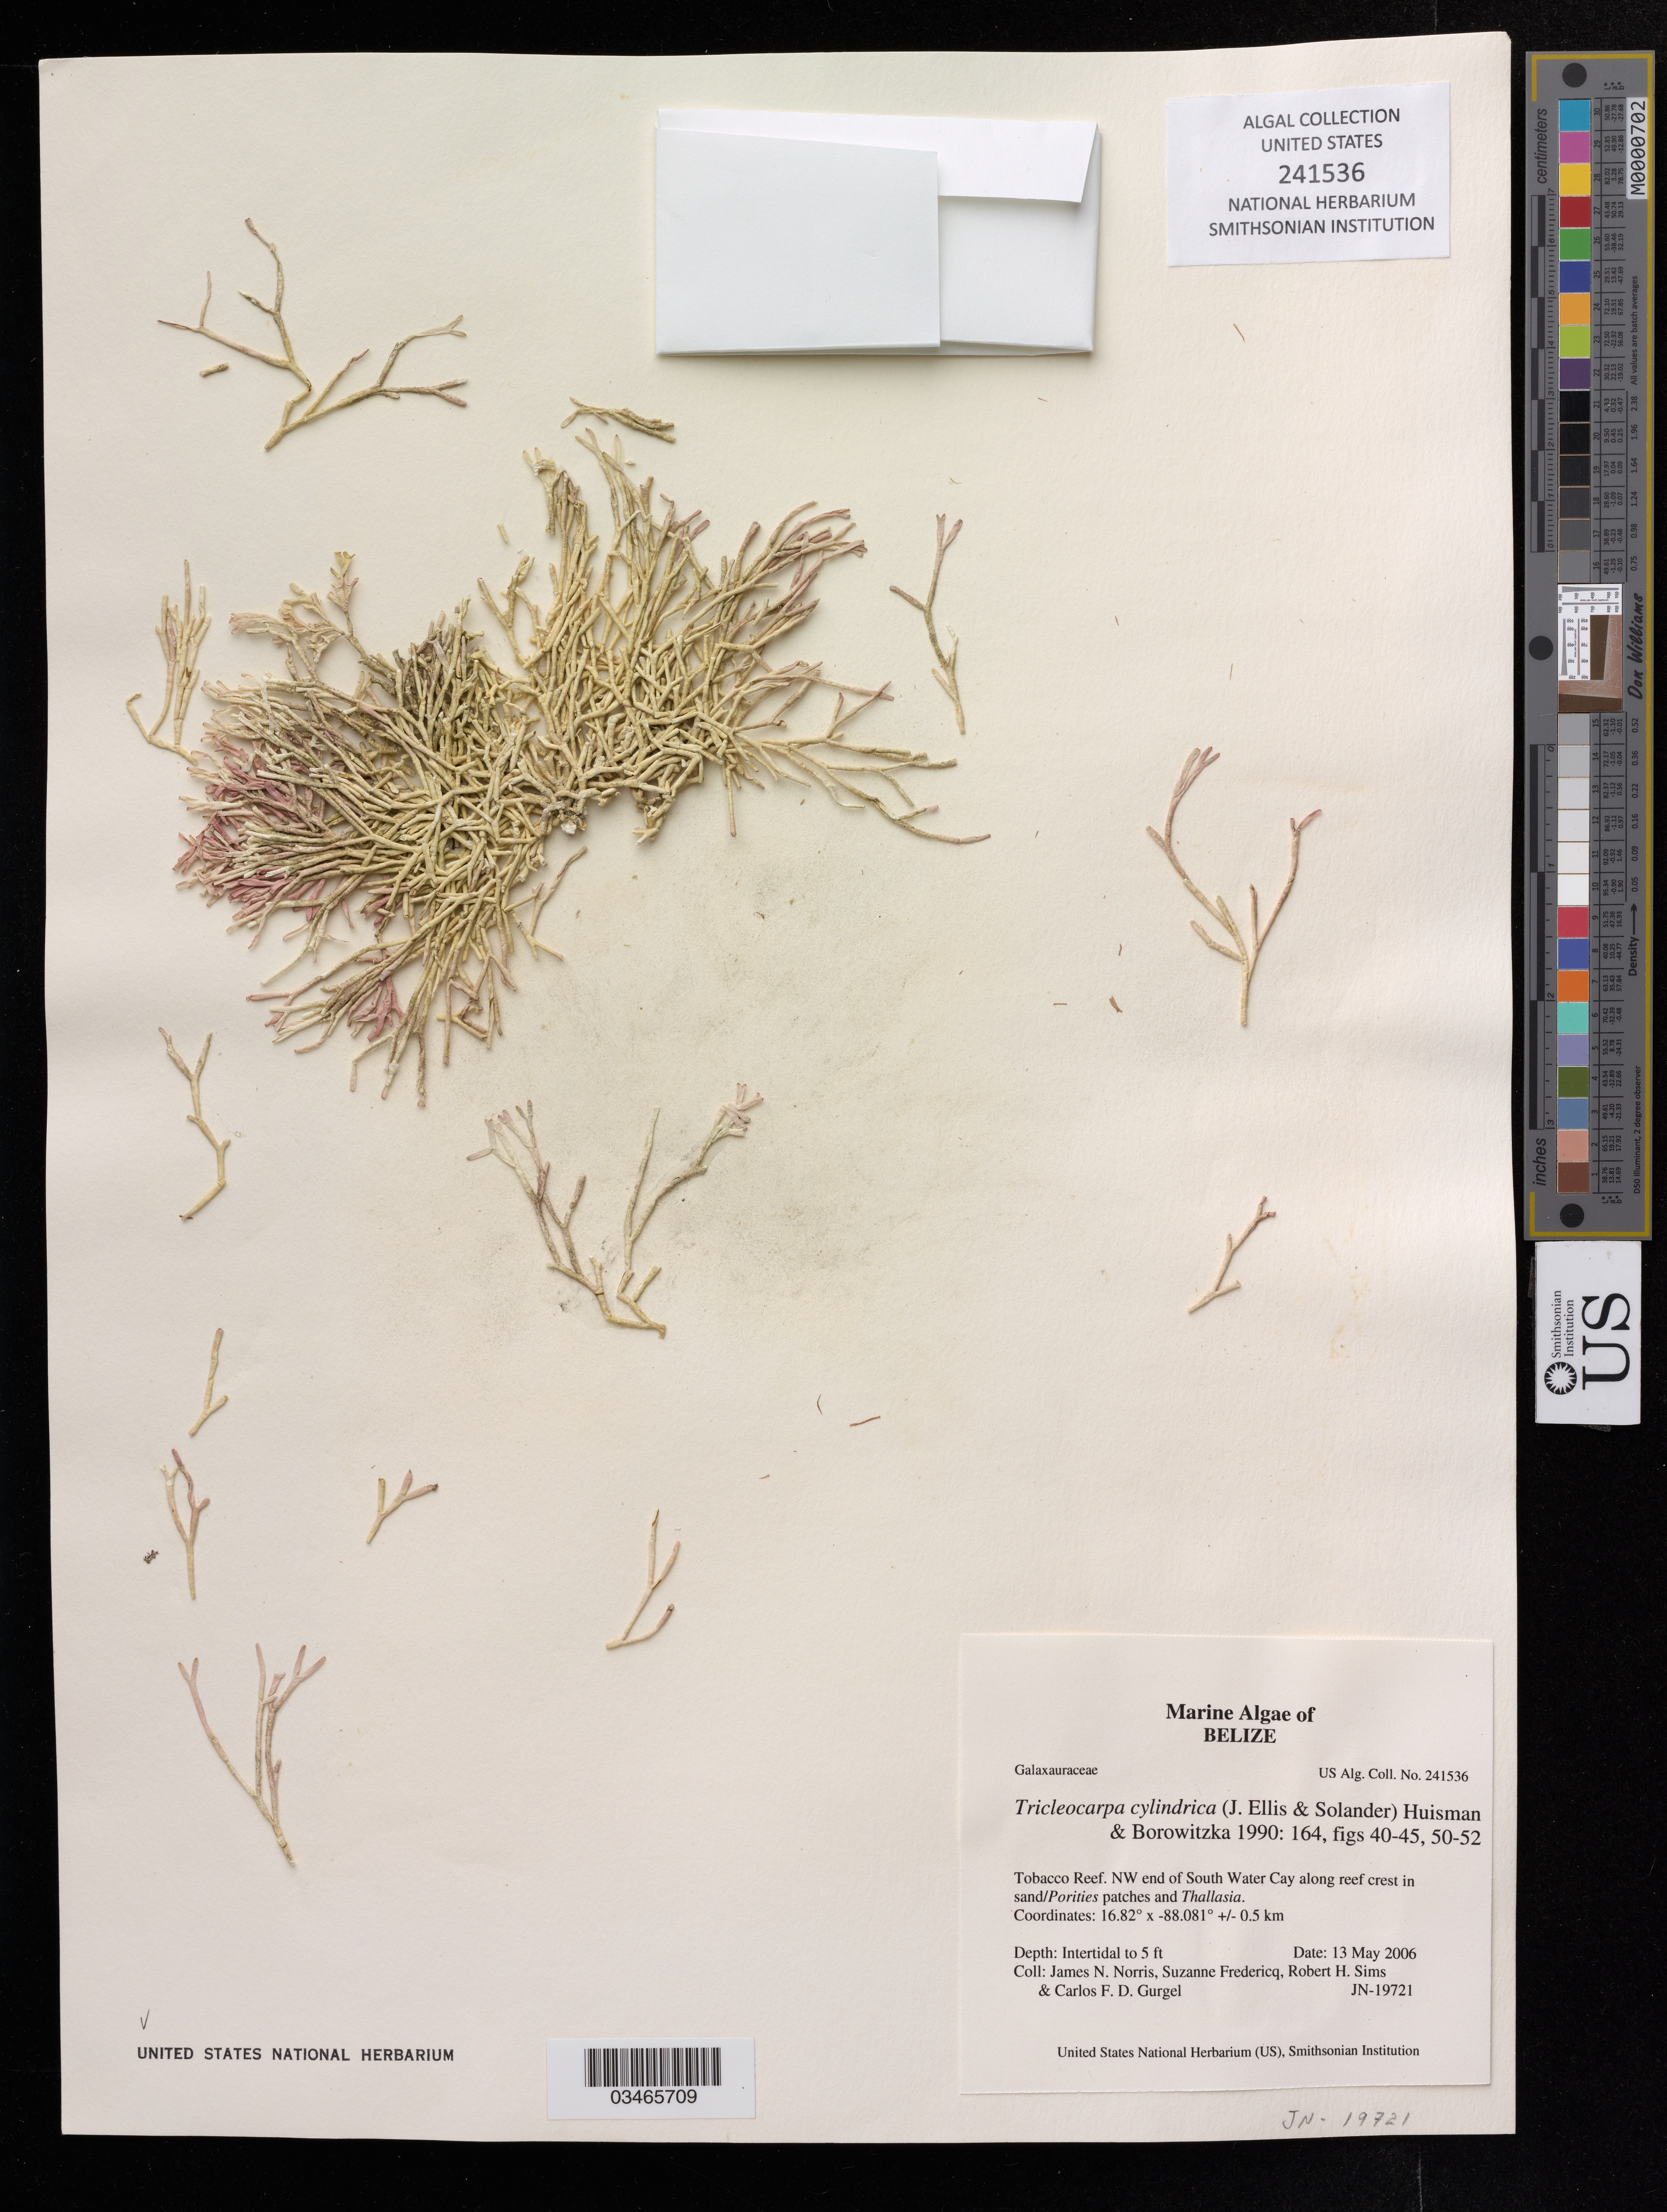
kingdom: Plantae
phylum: Rhodophyta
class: Florideophyceae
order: Nemaliales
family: Galaxauraceae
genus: Tricleocarpa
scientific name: Tricleocarpa cylindrica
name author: (Ellis & Sol.) Huisman & Borowitzka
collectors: J. Norris, S. Fredericq, R. H. Sims & C. Gurgel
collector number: JN-19721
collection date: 2006-05-13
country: Belize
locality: Tobacco Reef. NW end of South Water Cay along reef crest in sand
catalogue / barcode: US 241536